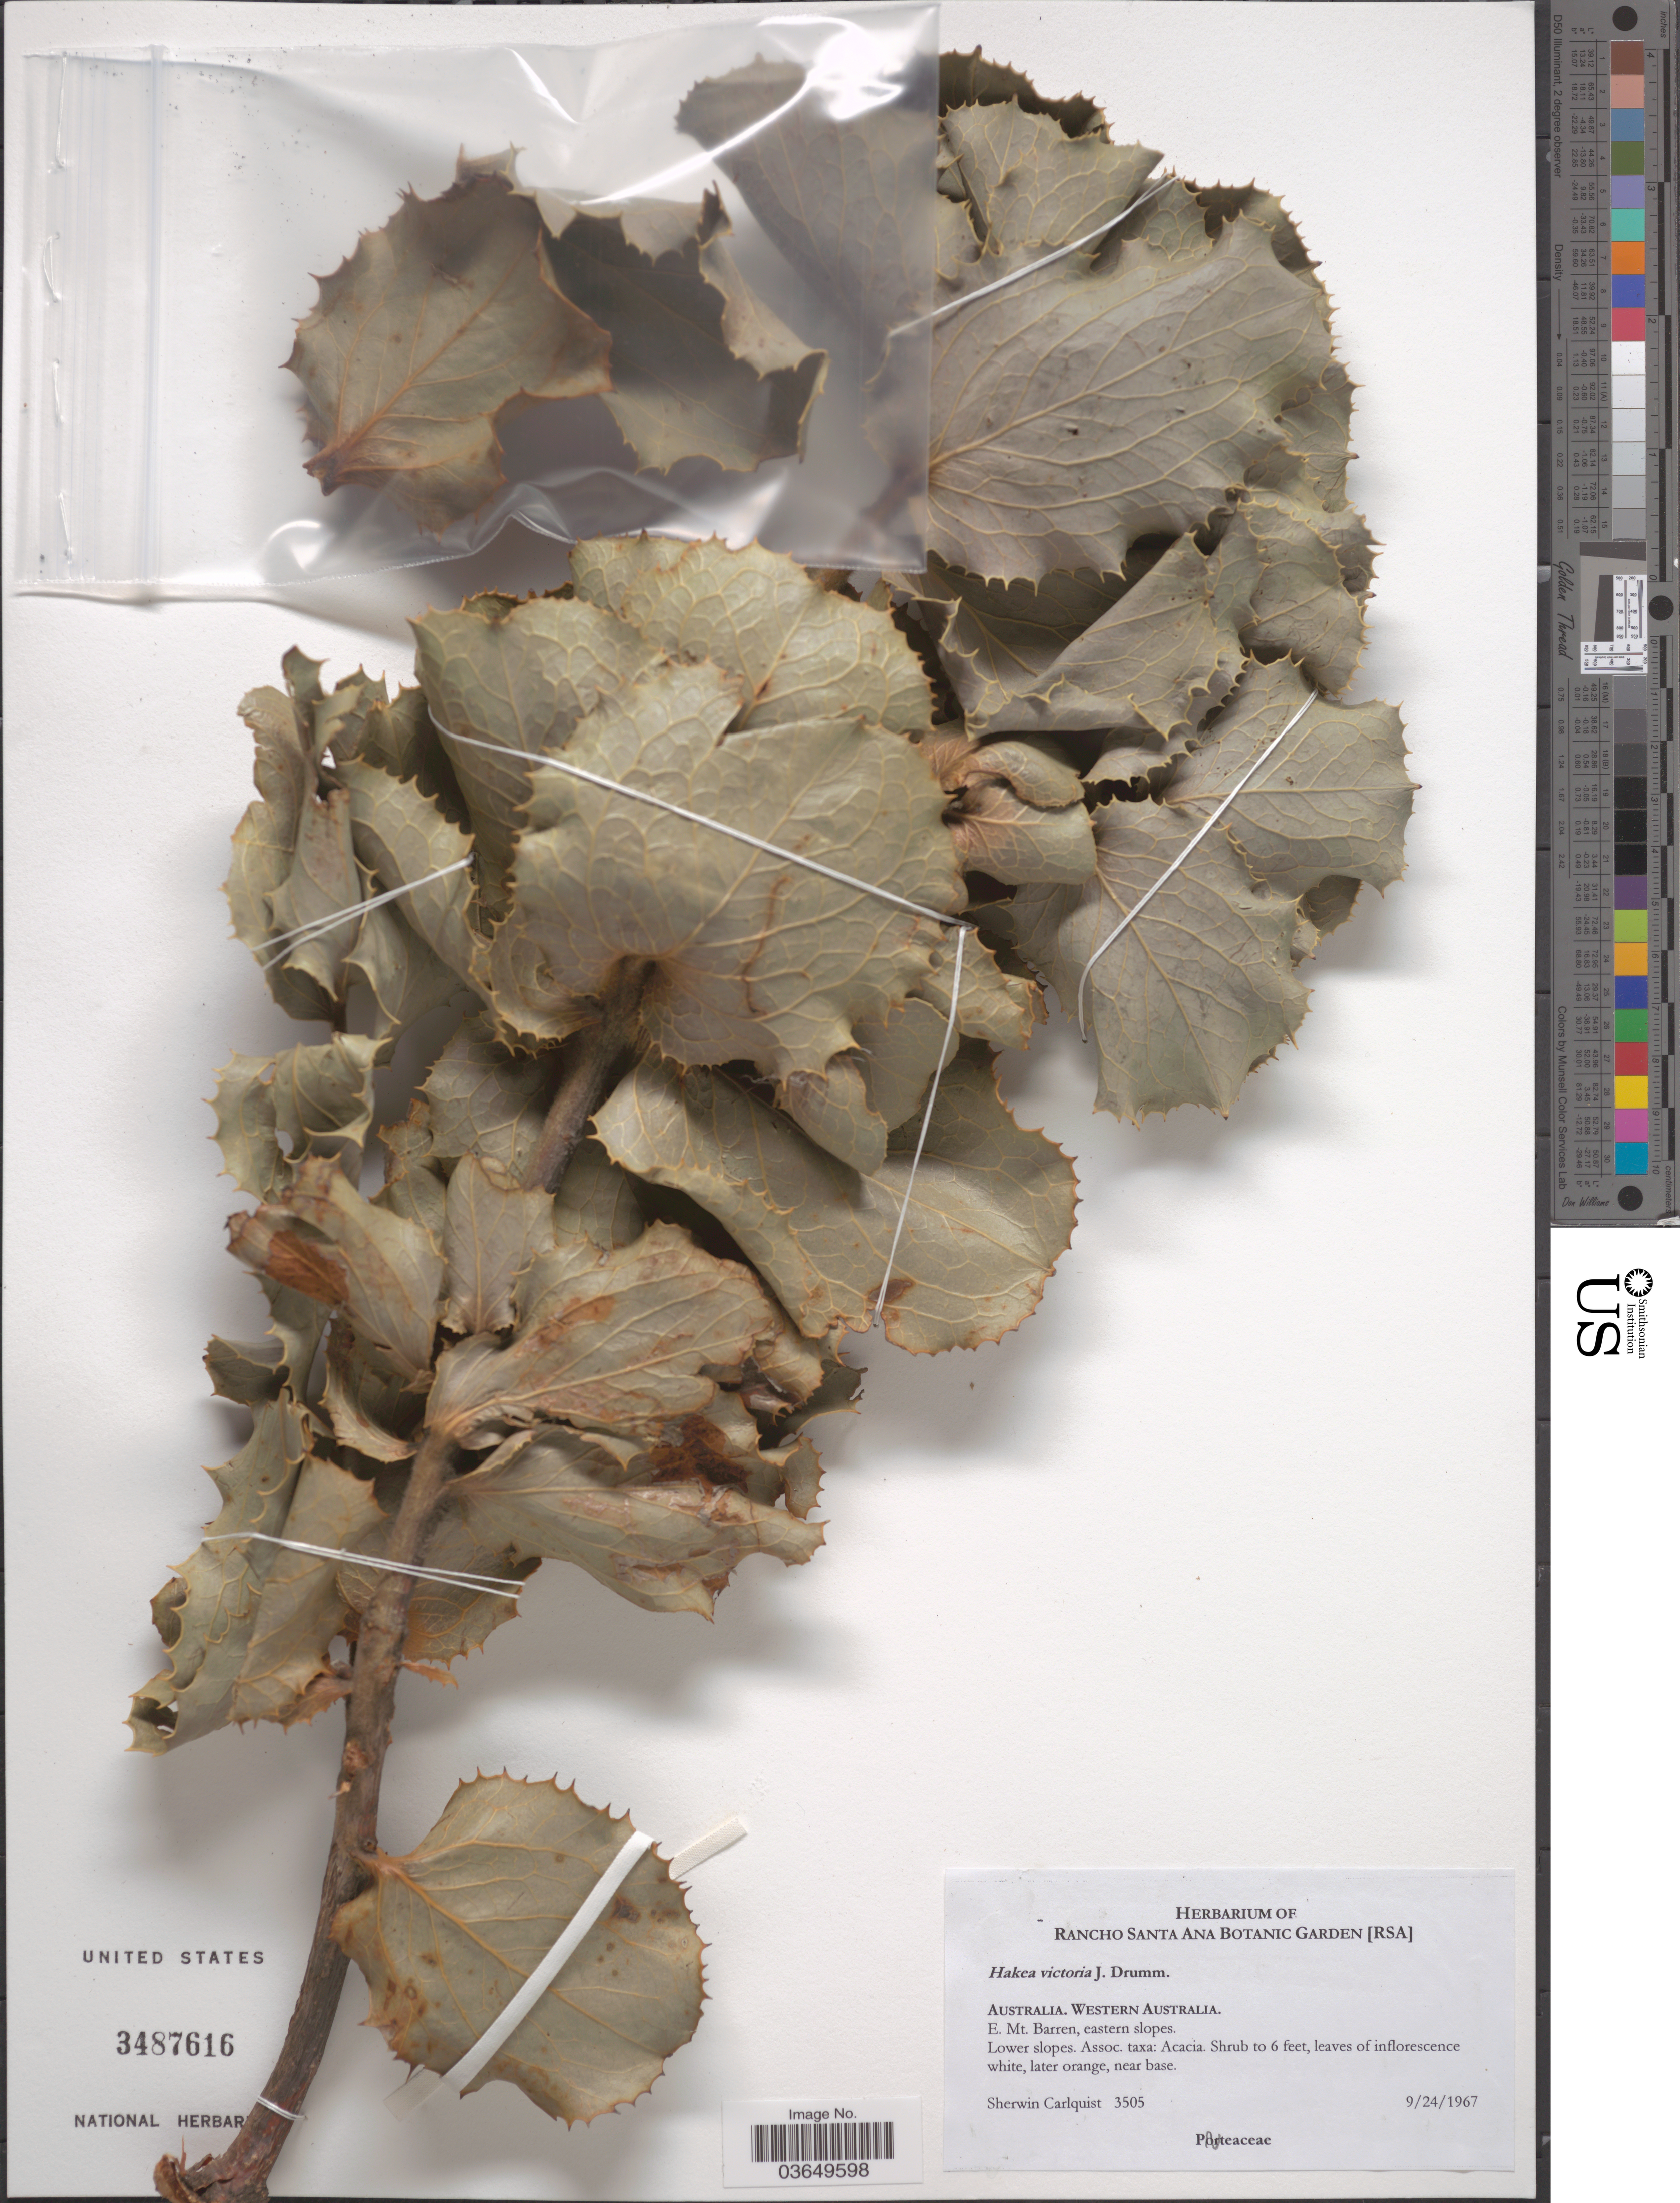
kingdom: Plantae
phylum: Tracheophyta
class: Magnoliopsida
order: Proteales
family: Proteaceae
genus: Hakea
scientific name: Hakea victoria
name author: J. Drumm.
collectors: S. Carlquist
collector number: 3505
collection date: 1967-09-24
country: Australia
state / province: Western Australia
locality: E. Mt. Barren, eastern slopes. Lower slopes.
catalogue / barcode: US 3487616